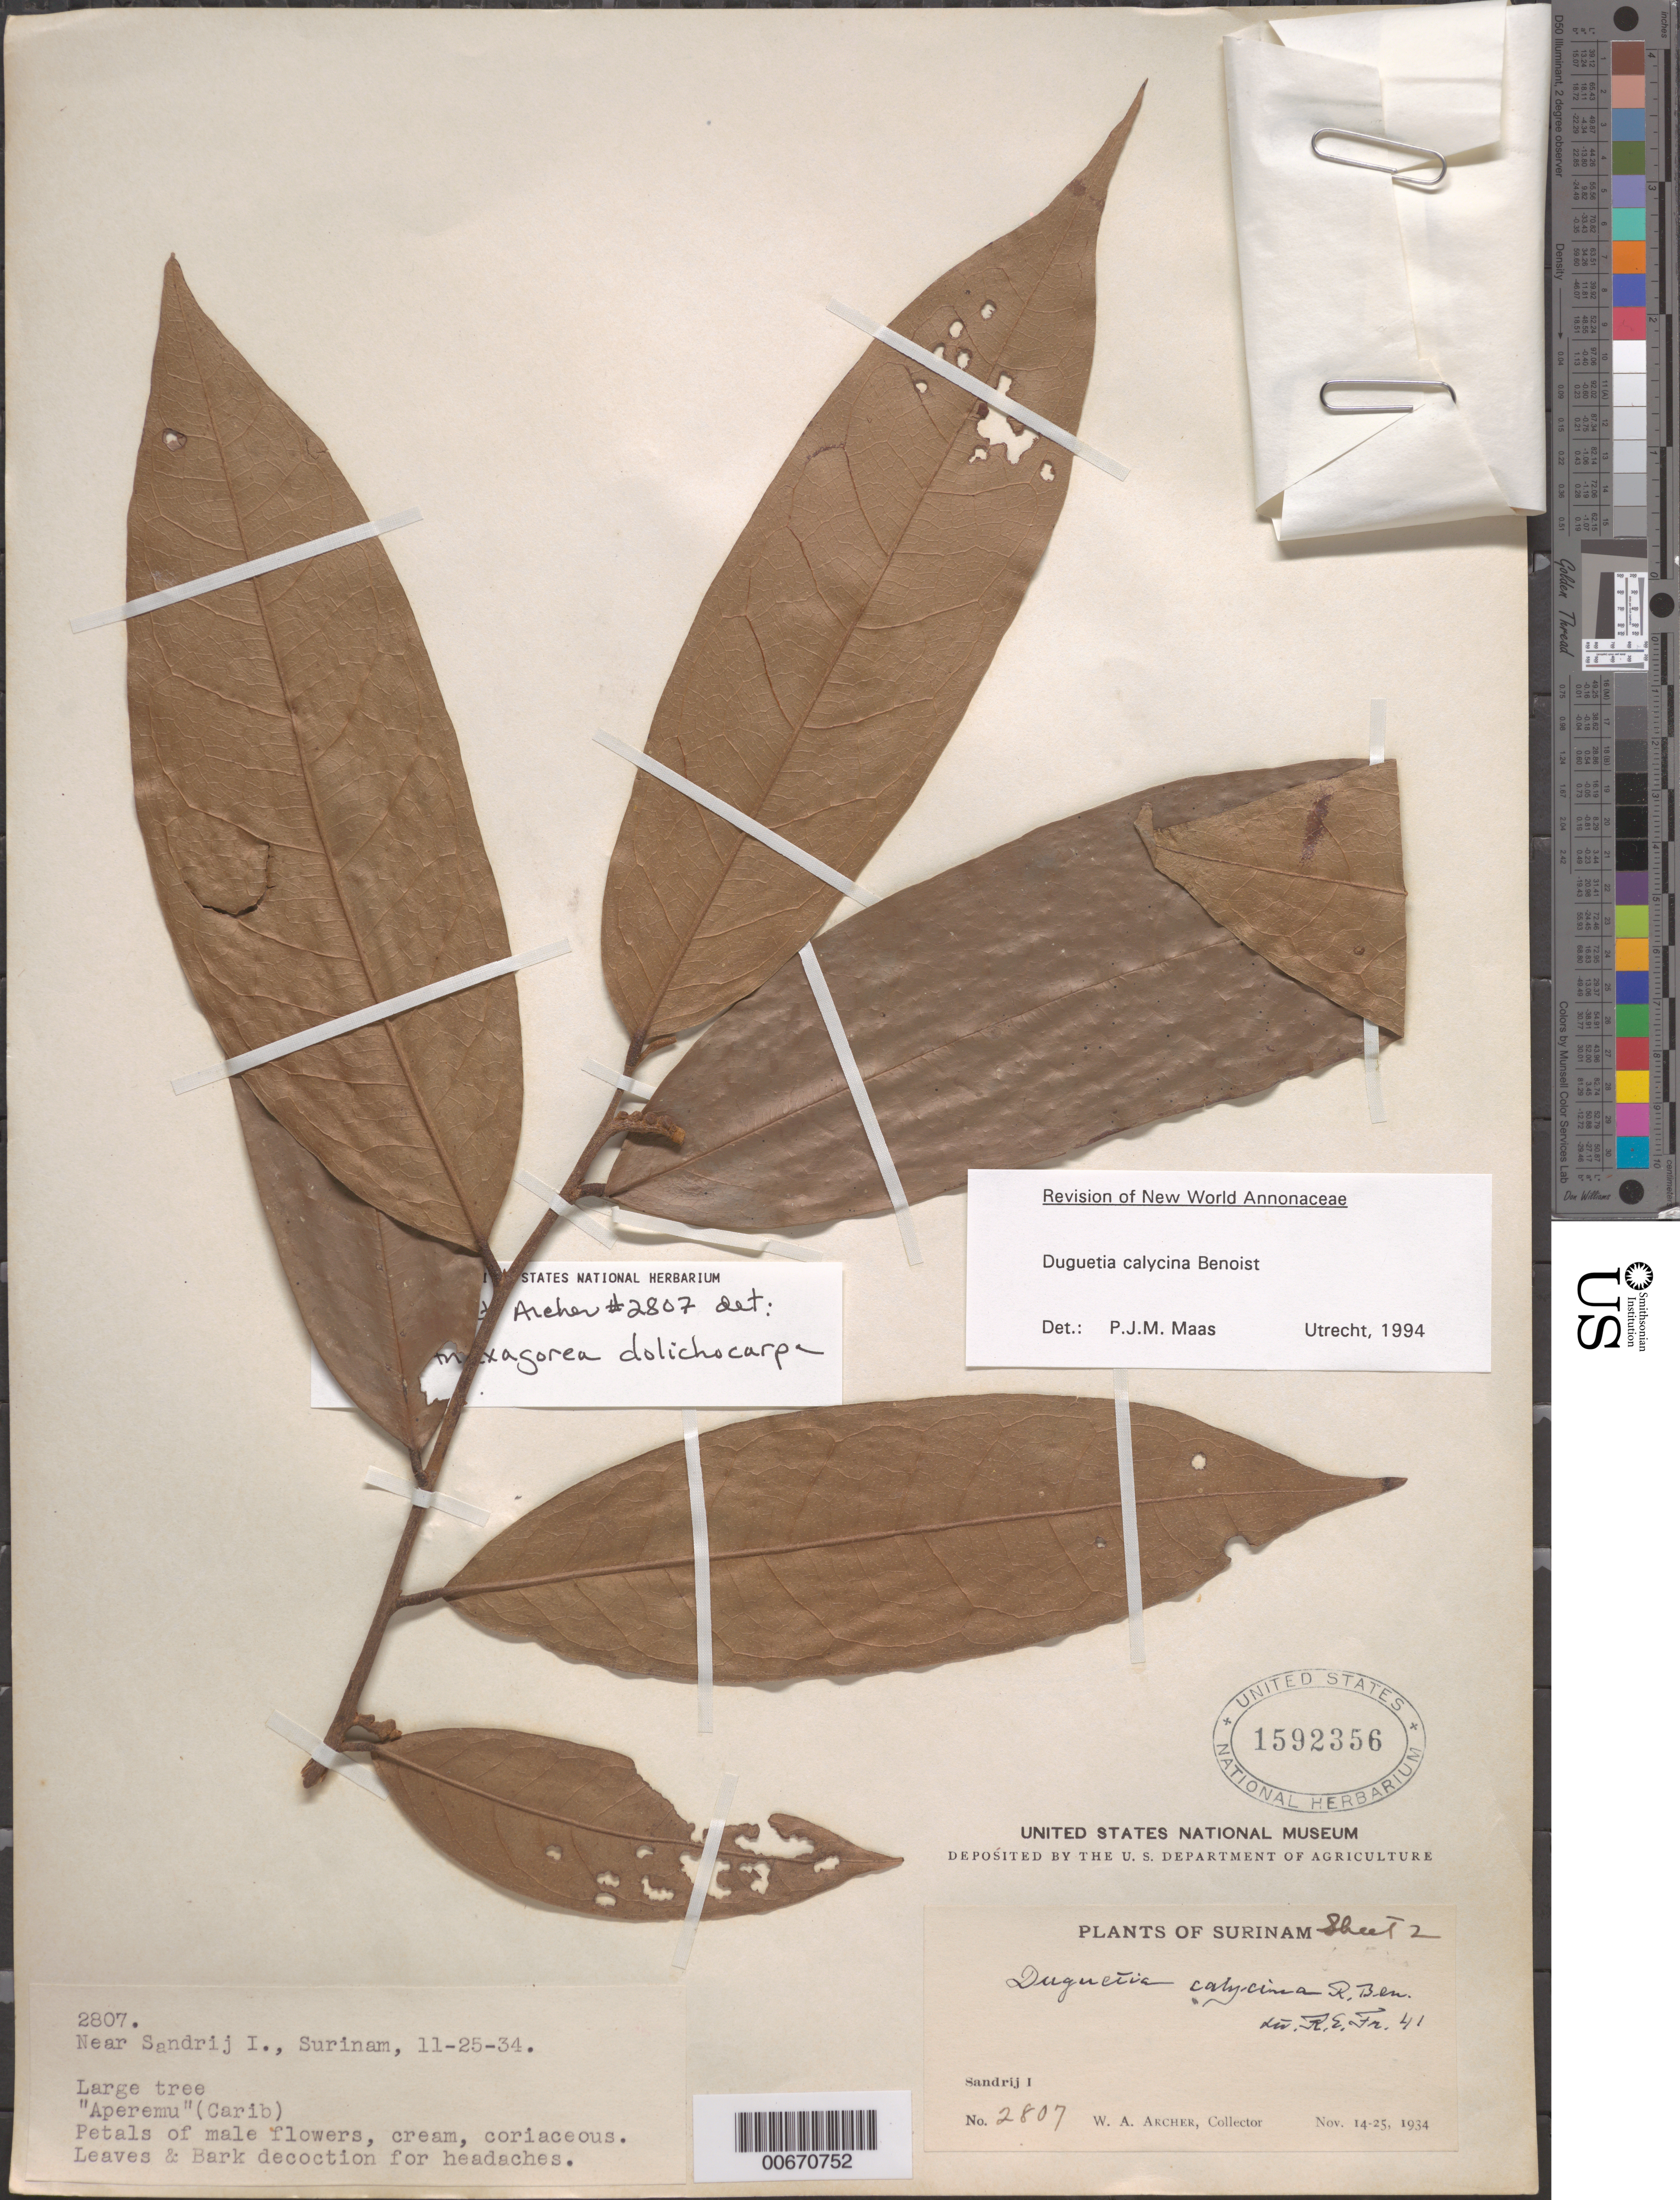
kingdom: Plantae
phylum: Tracheophyta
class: Magnoliopsida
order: Magnoliales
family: Annonaceae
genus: Duguetia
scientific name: Duguetia calycina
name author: Benoist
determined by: Maas, Paul J. M.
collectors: W. A. Archer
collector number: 2807 2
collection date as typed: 14-Nov-34 to 25-Nov-34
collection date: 1934-11-14/1934-11-25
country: Suriname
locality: Zanderij I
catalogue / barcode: US 1592356